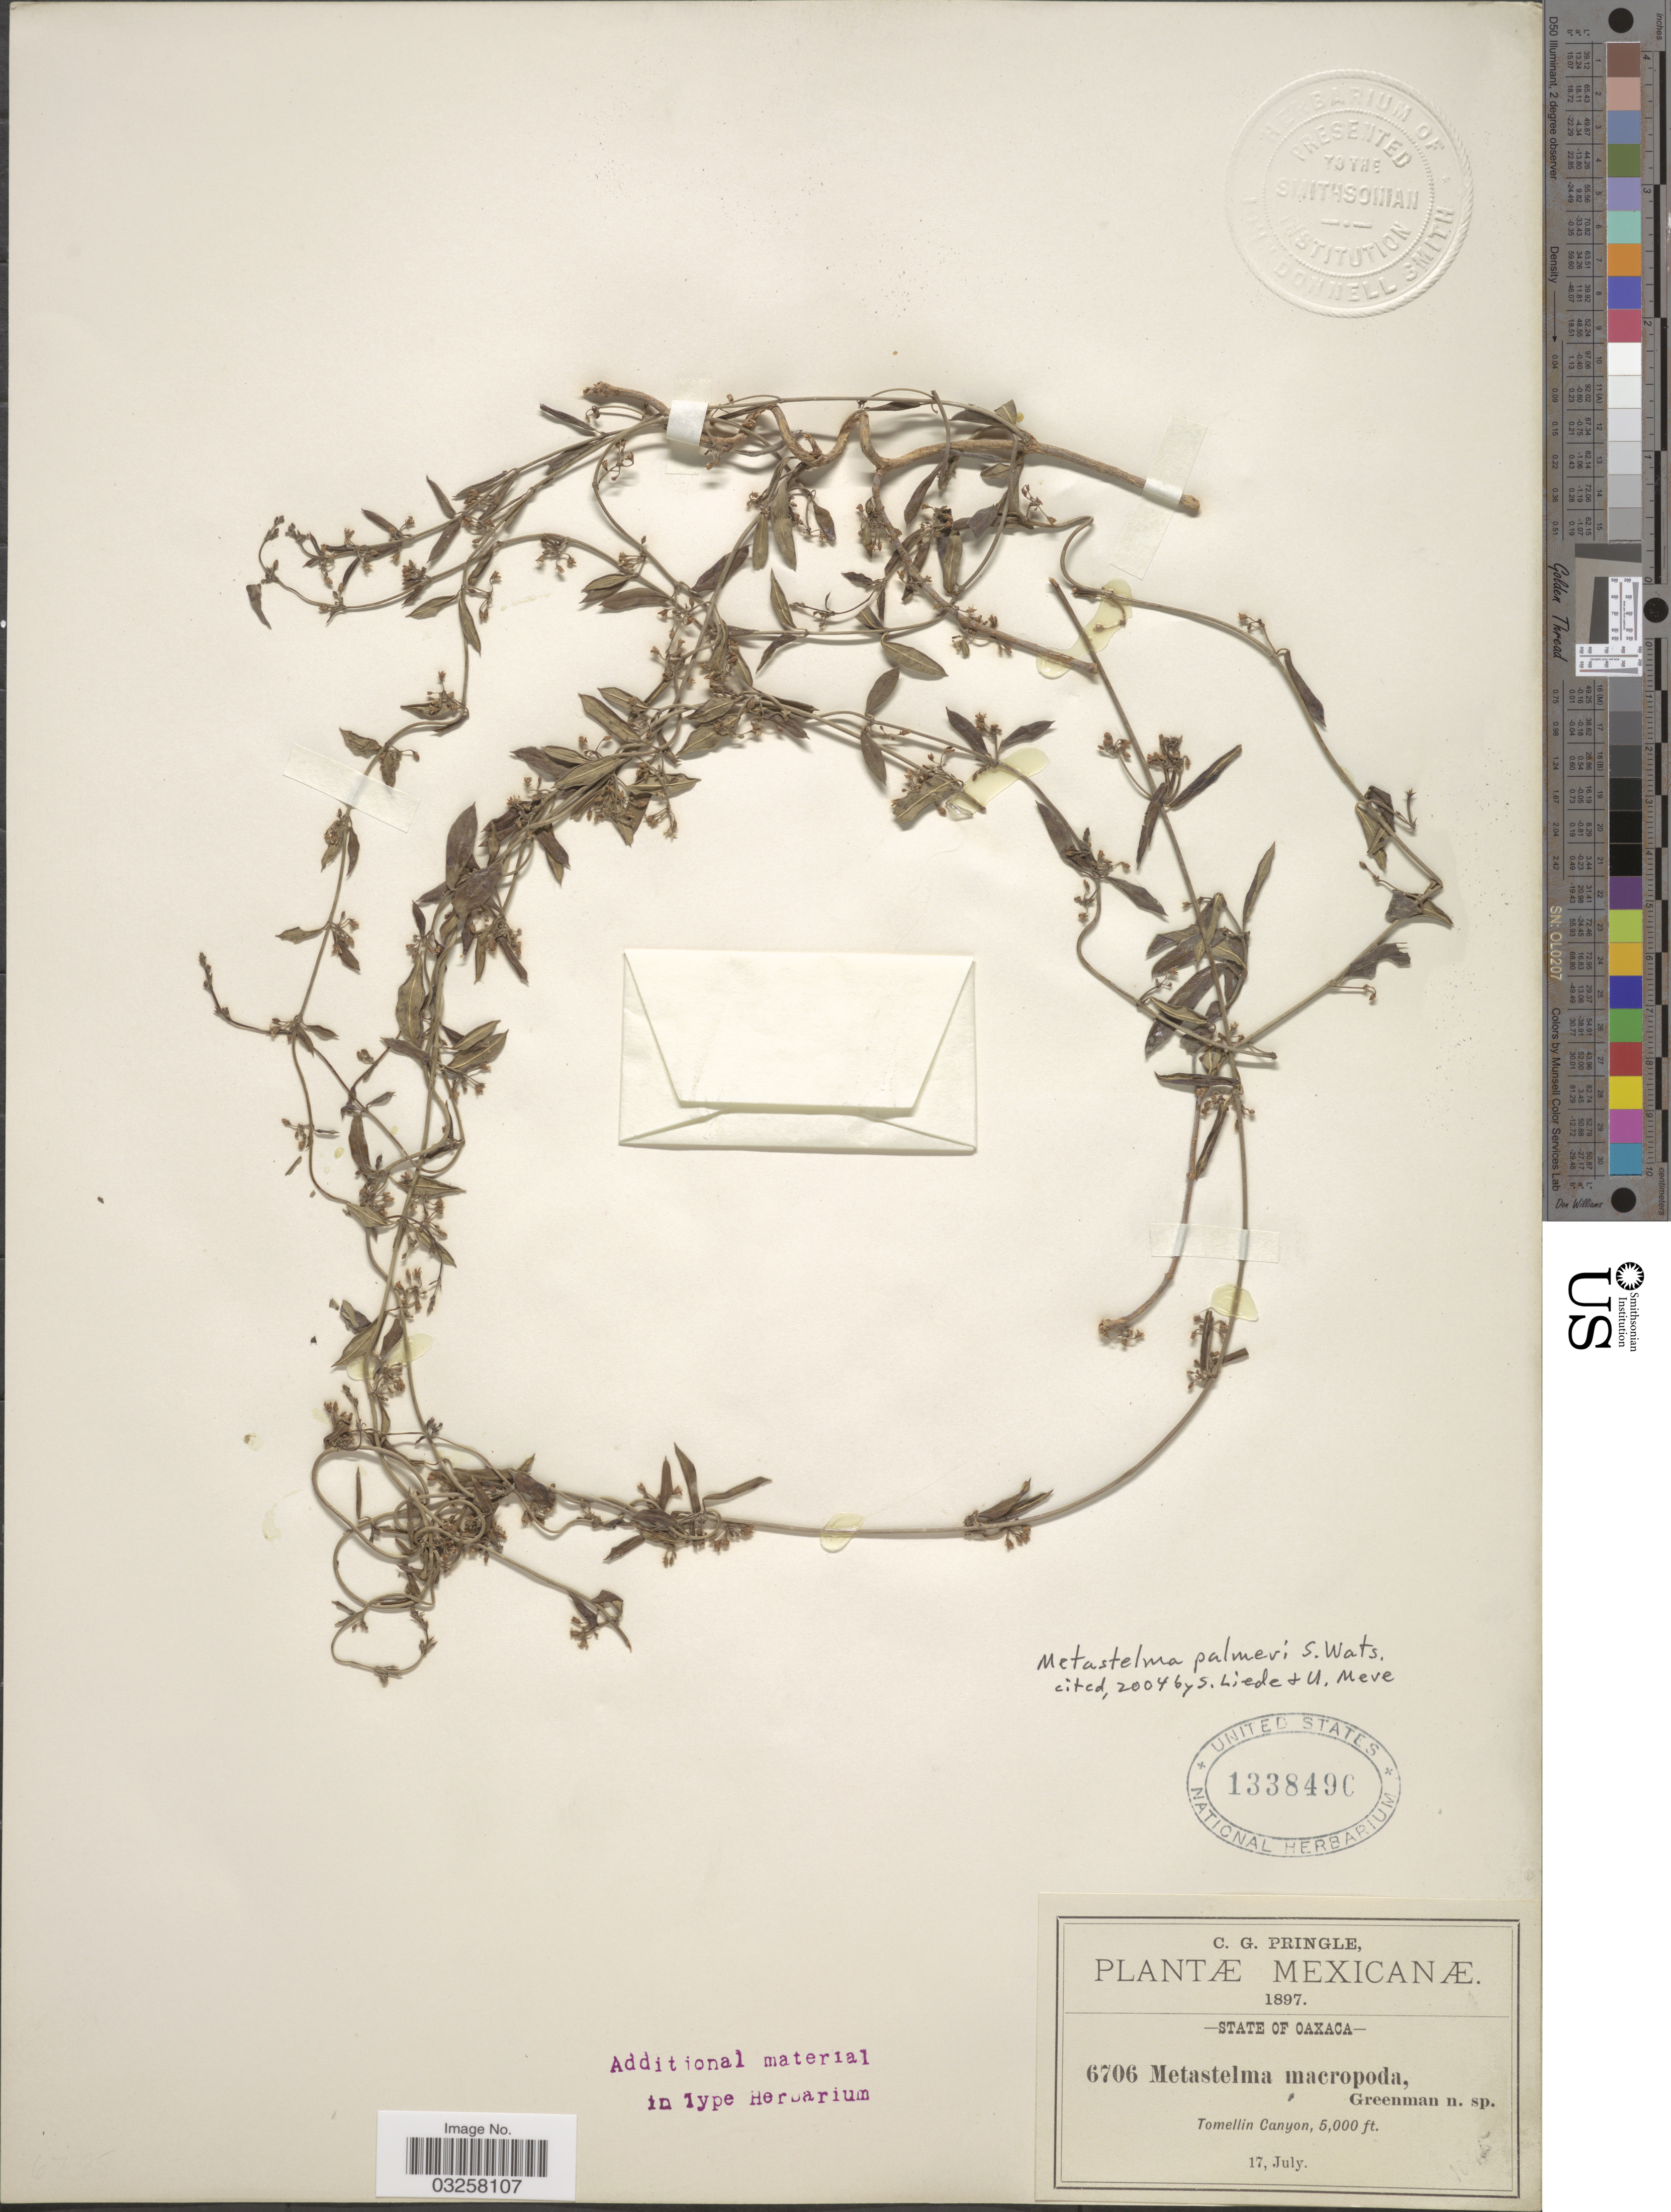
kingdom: Plantae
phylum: Tracheophyta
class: Magnoliopsida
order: Gentianales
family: Apocynaceae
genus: Metastelma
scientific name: Metastelma palmeri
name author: S. Watson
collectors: C. G. Pringle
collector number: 6706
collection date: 1897-07-17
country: Mexico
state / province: Oaxaca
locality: Tomellin Canyon.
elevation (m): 1524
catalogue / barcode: US 1338490